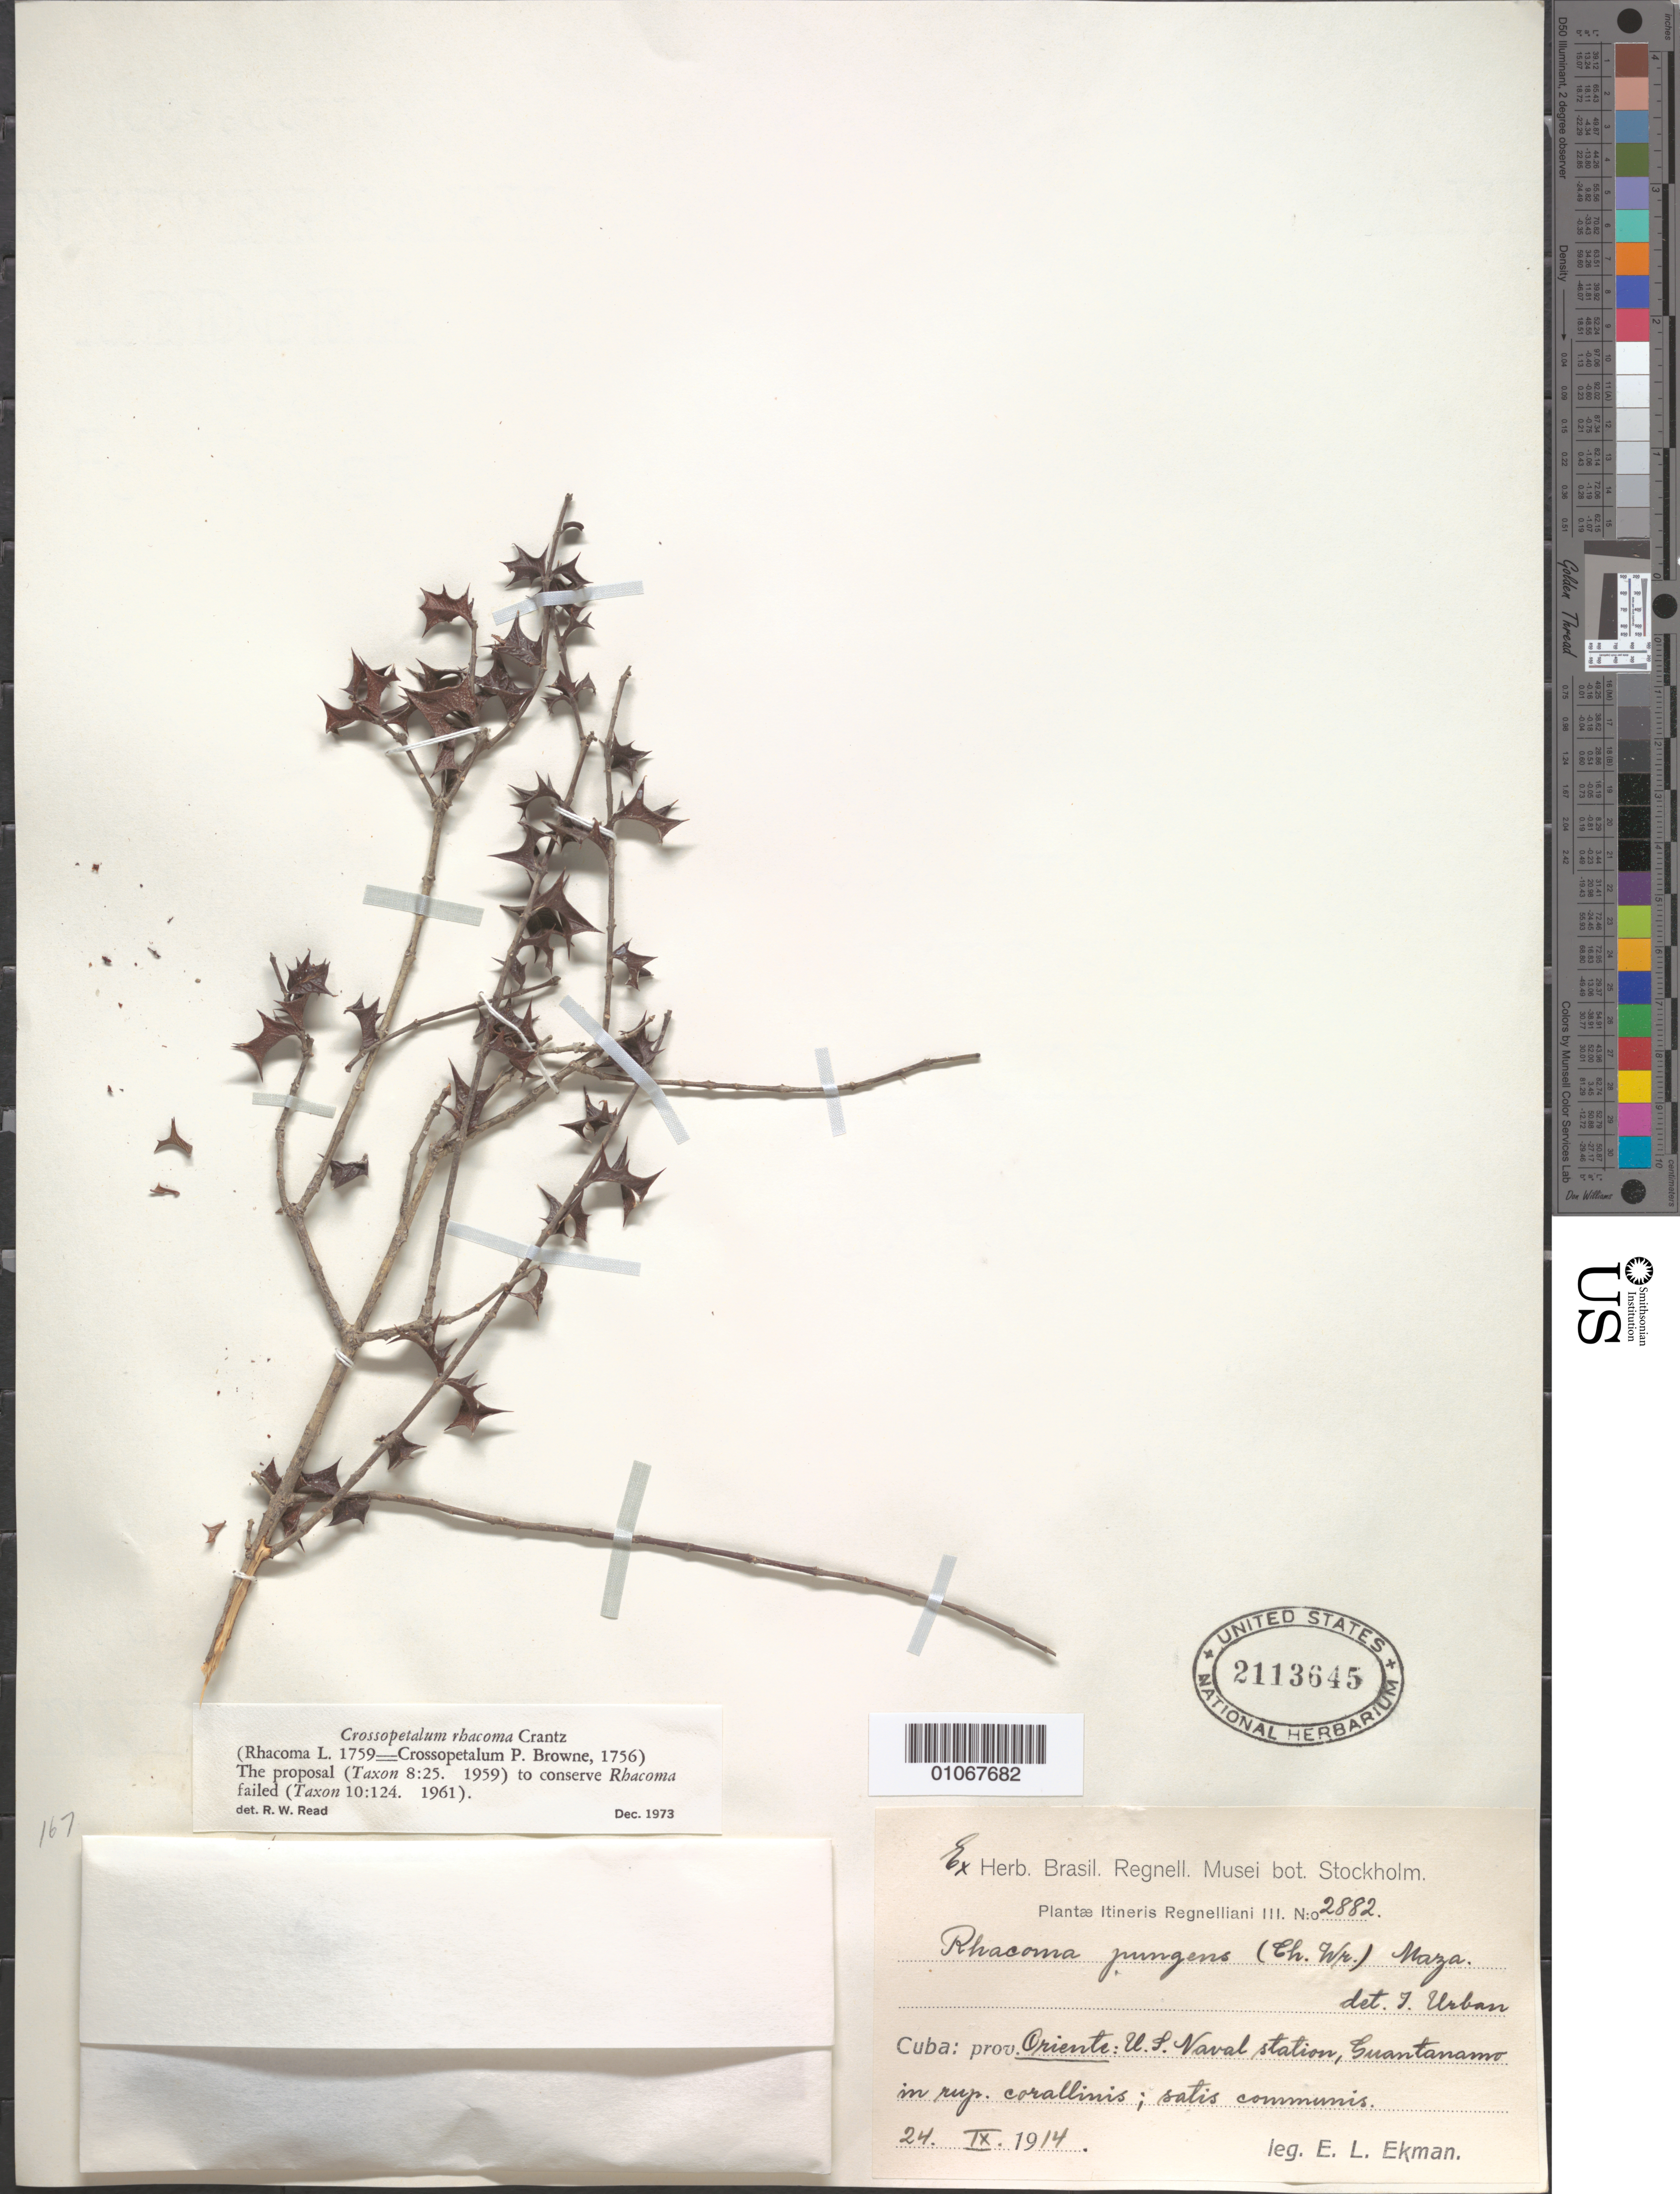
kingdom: Plantae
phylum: Tracheophyta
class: Magnoliopsida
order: Celastrales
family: Celastraceae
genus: Crossopetalum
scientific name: Crossopetalum pungens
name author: (C. Wright) Rothm.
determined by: Strong, Mark T., (BOT), Smithsonian Institution - National Museum of Natural History (UNITED STATES)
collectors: E. L. Ekman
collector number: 2882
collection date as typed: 24 Sep 1914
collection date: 1914-09-24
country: Cuba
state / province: Guantanamo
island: Cuba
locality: Naval station, Guantánamo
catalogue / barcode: US 2113645